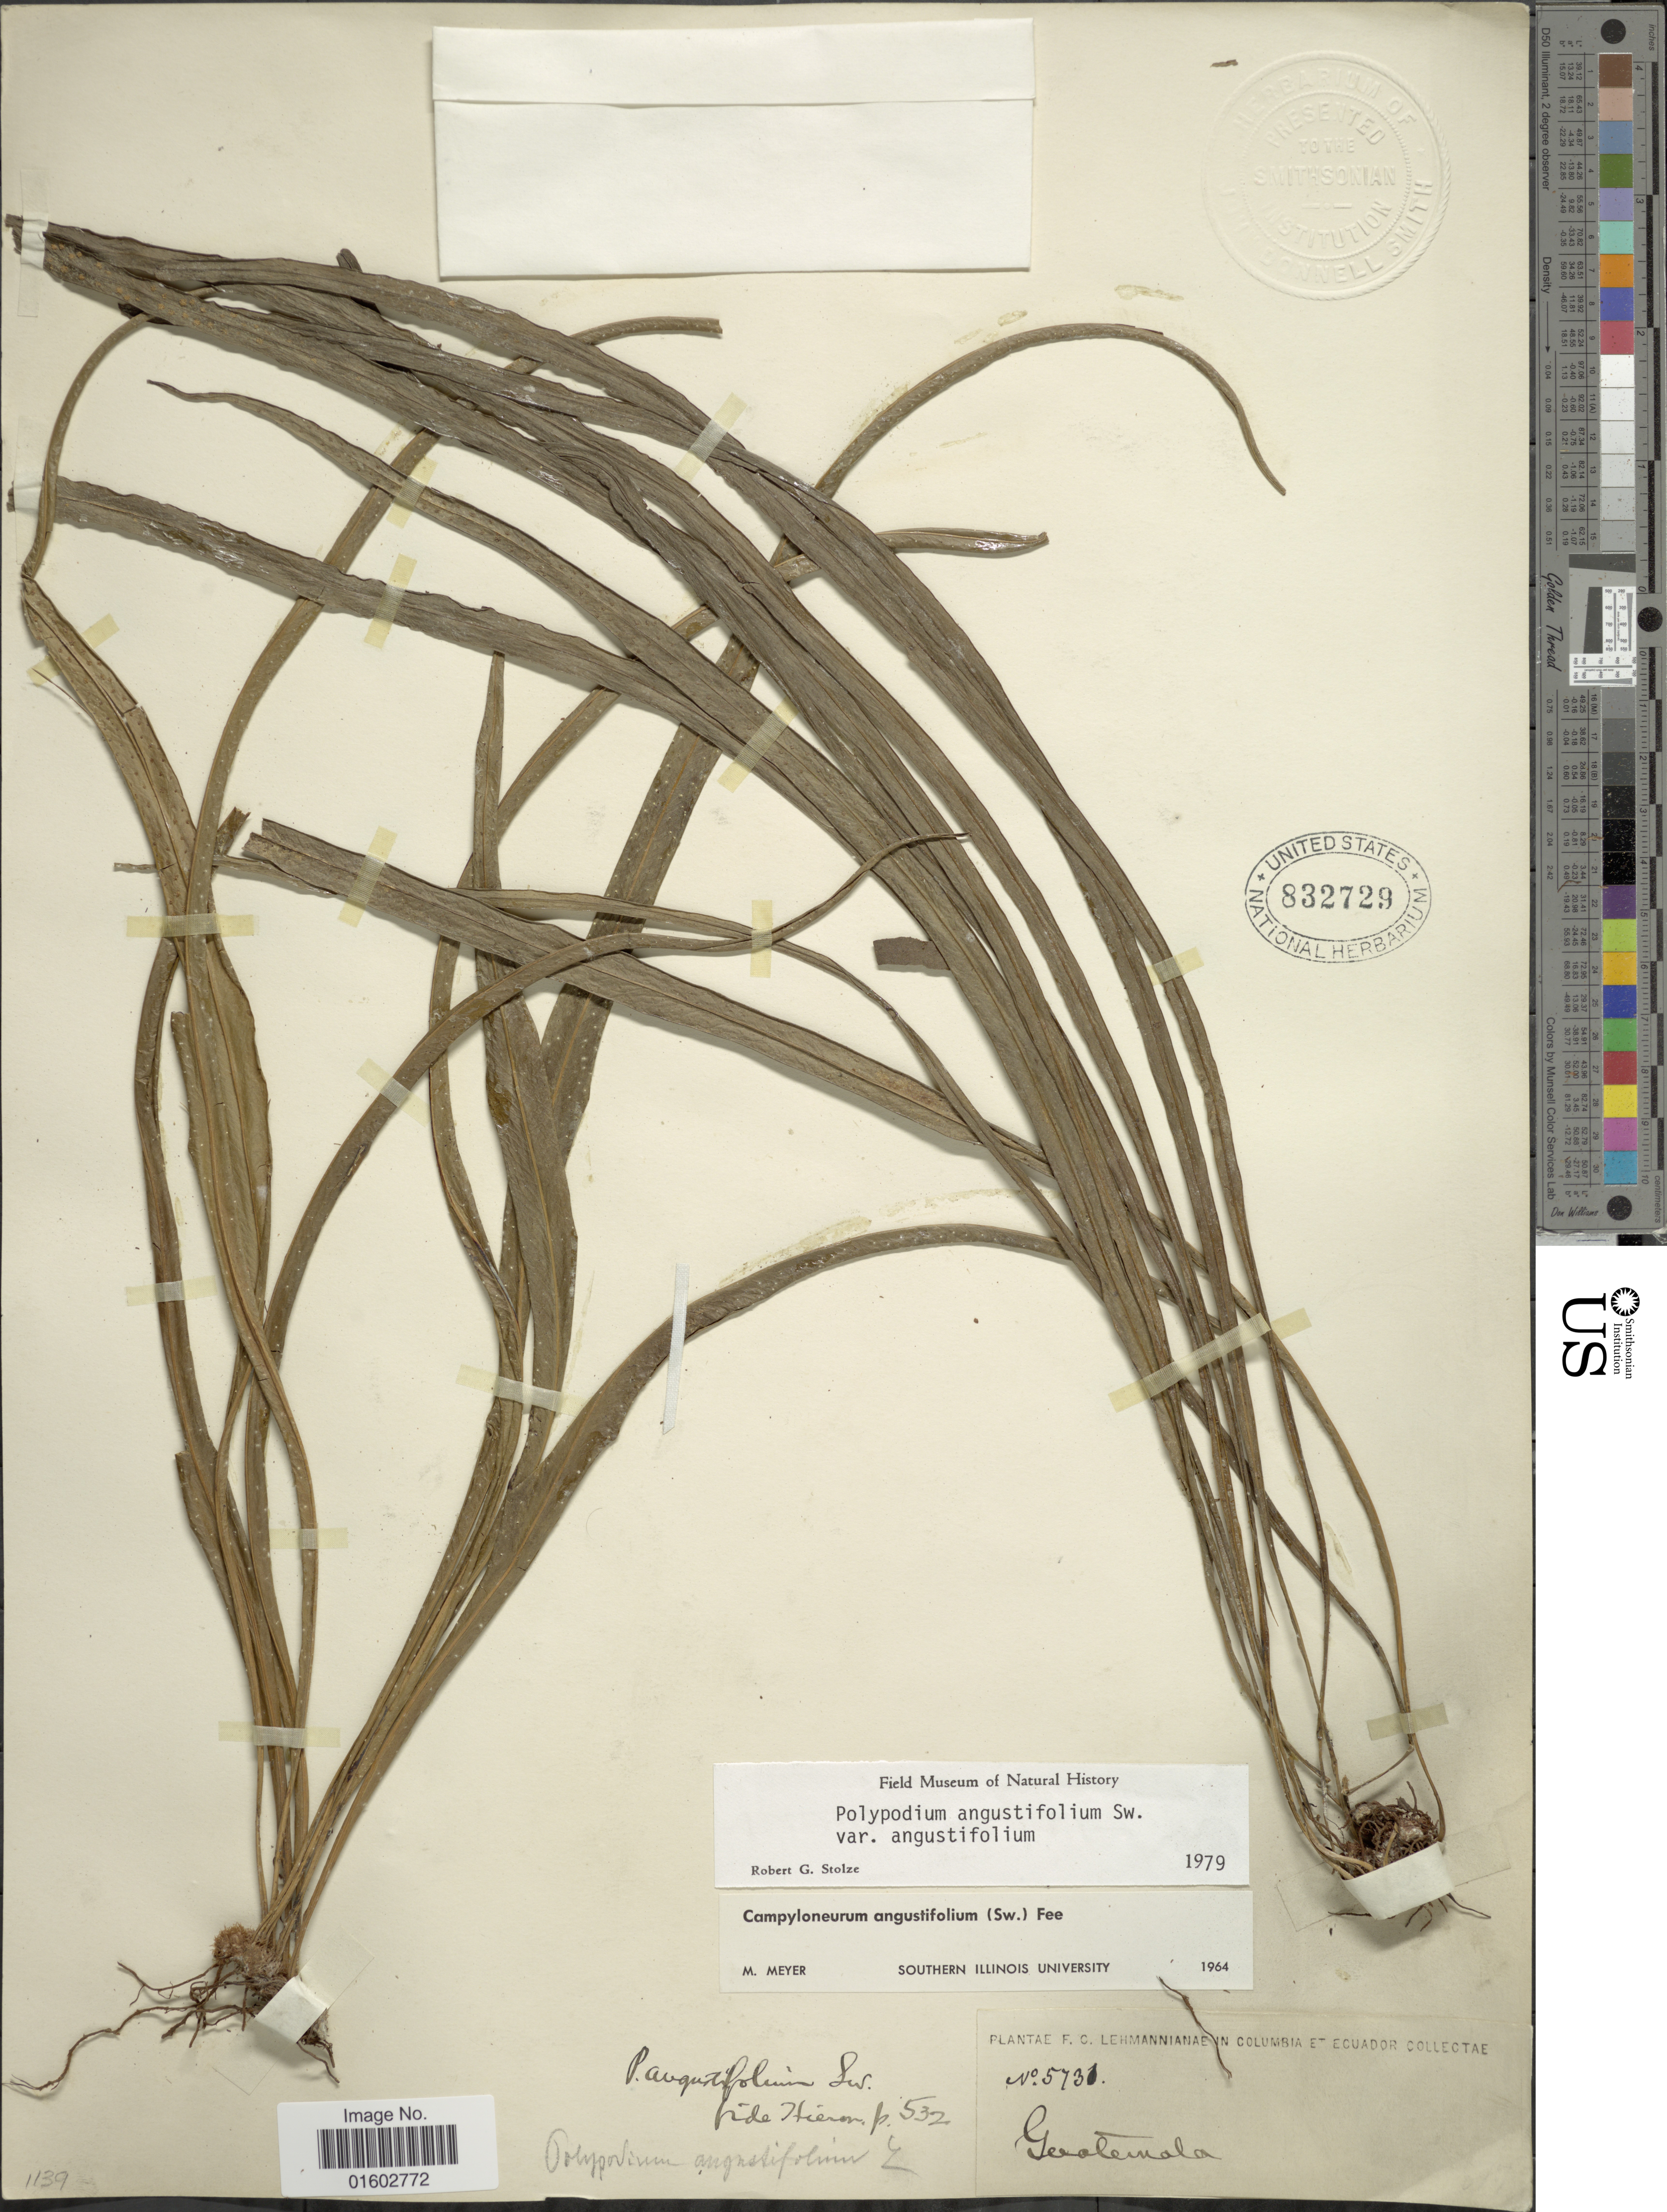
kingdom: Plantae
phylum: Tracheophyta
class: Polypodiopsida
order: Polypodiales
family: Polypodiaceae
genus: Campyloneurum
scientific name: Campyloneurum angustifolium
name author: (Sw.) Fée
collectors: F. C. Lehmann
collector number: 5730-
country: Guatemala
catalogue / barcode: US 832729